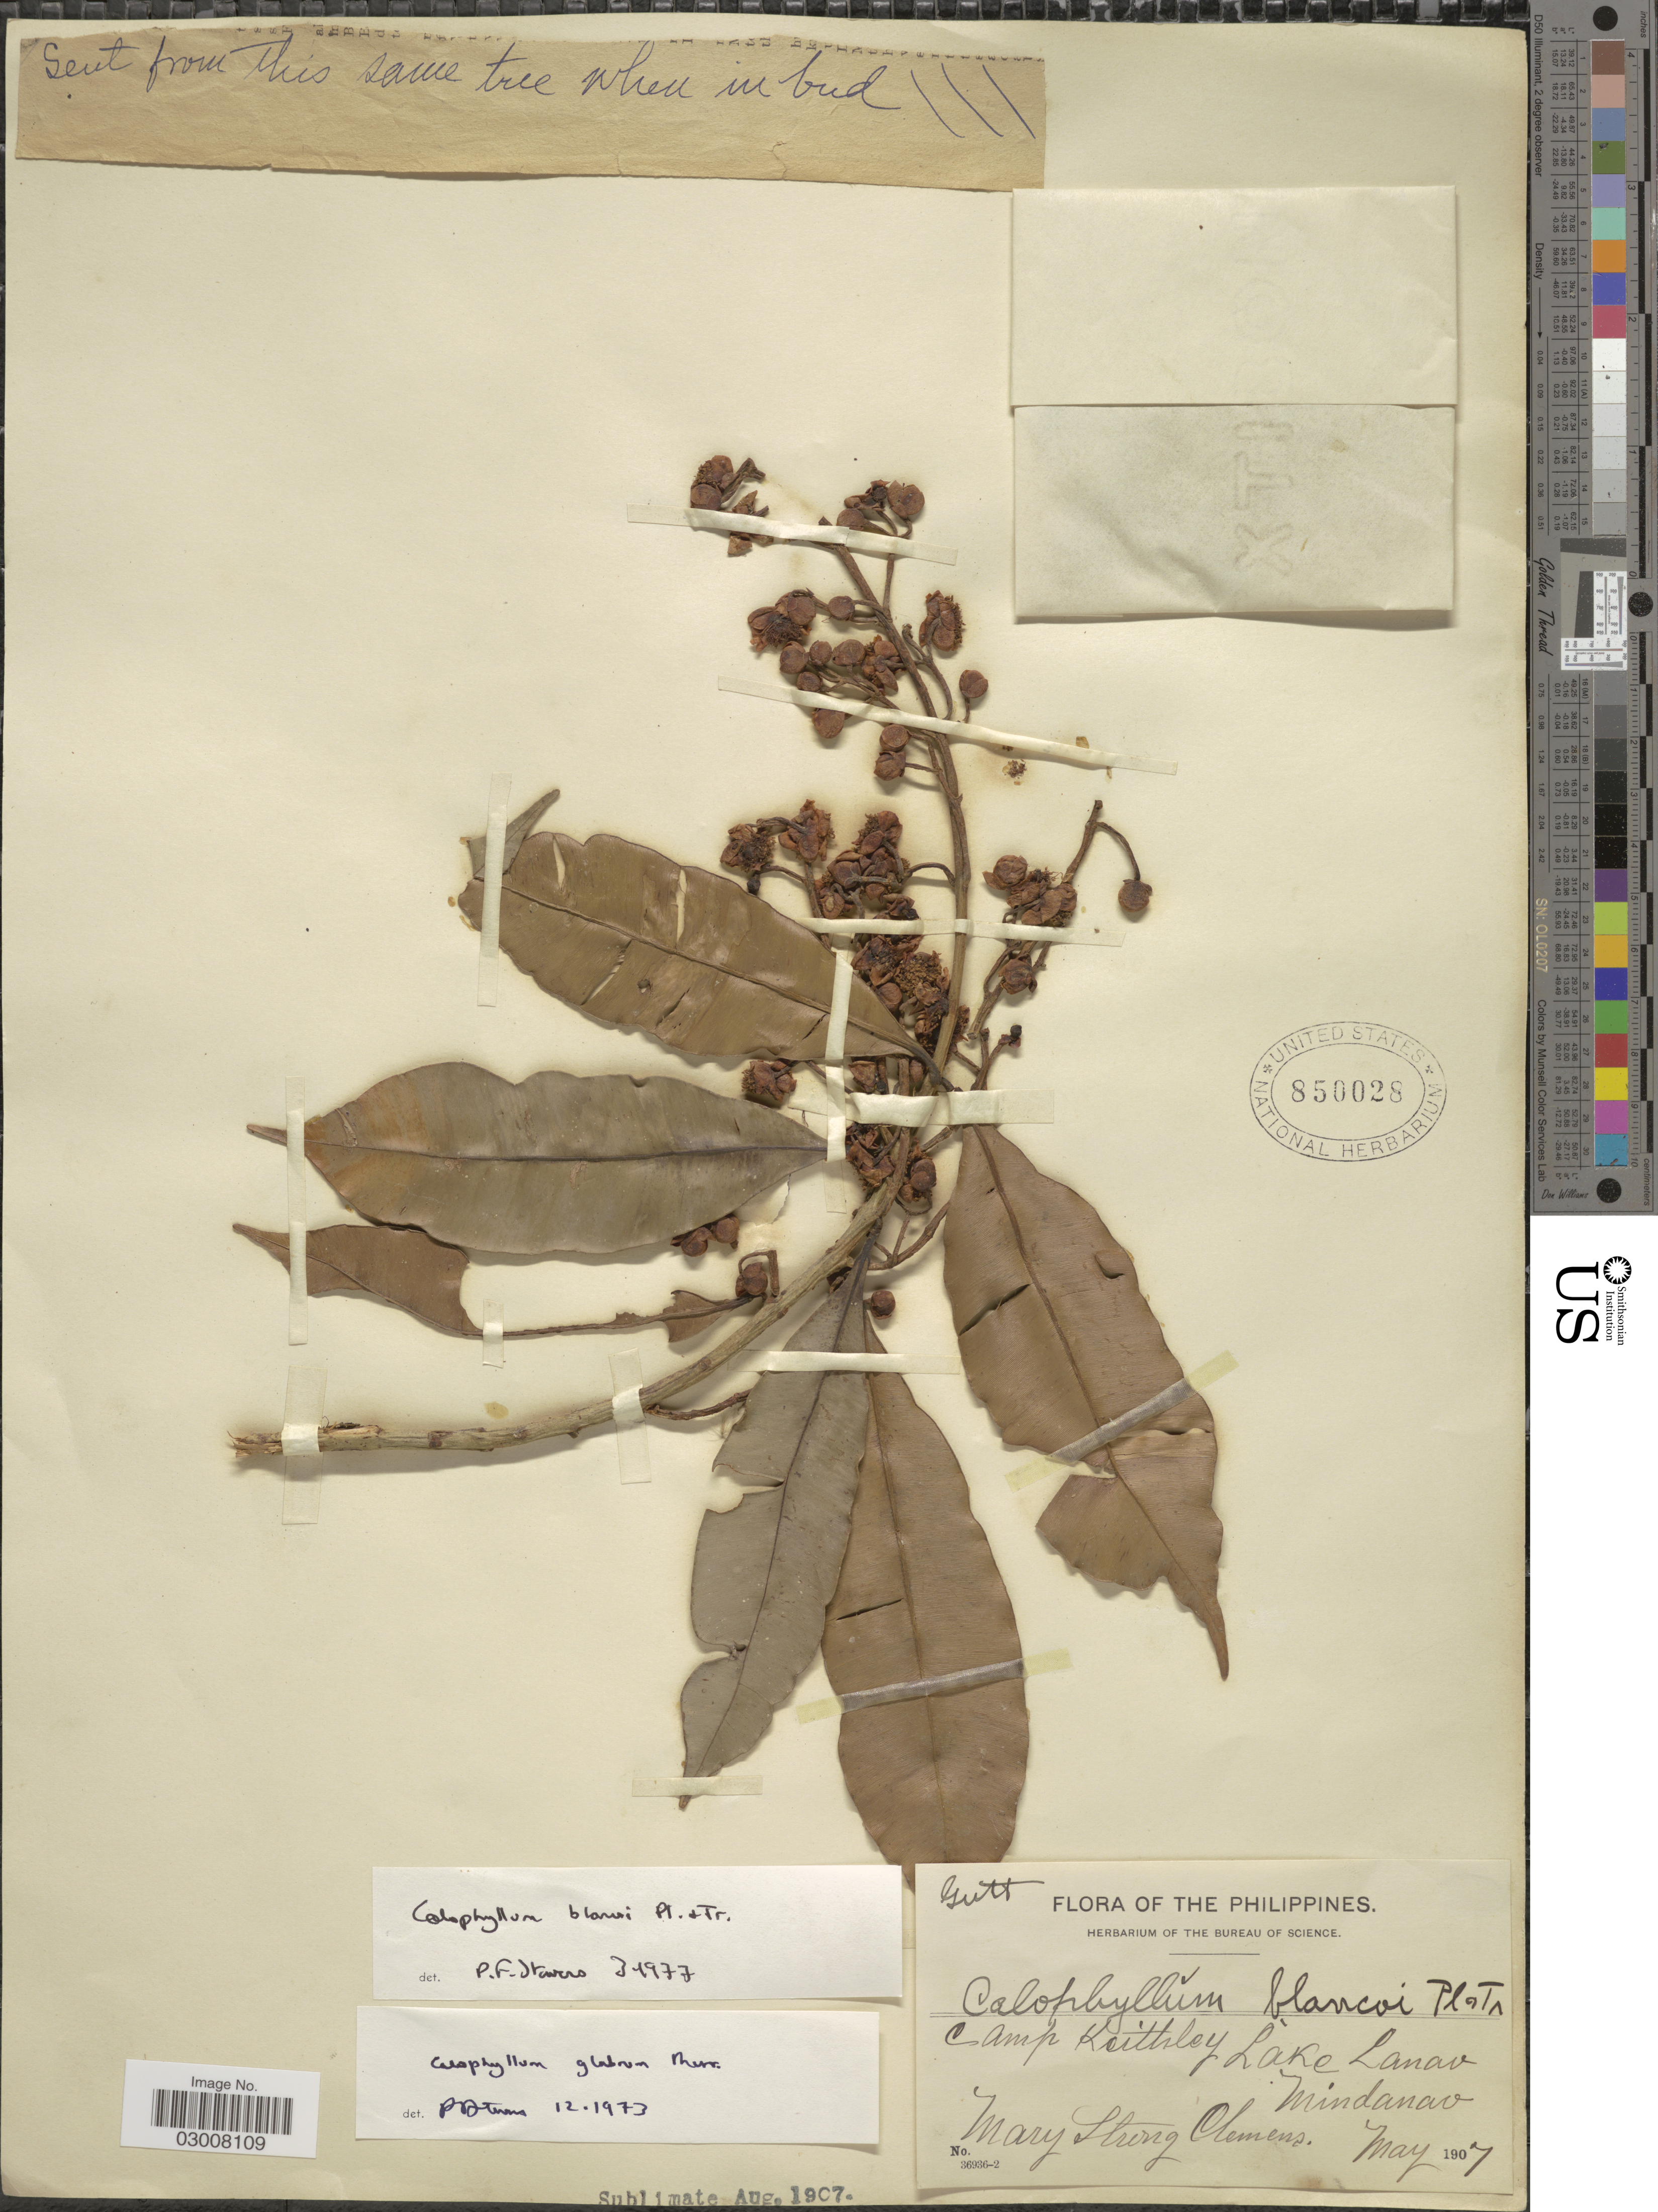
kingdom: Plantae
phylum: Tracheophyta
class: Magnoliopsida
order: Malpighiales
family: Calophyllaceae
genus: Calophyllum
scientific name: Calophyllum blancoi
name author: Planch. & Triana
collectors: M. S. Clemens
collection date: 1907-05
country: Philippines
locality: Camp Keithley, Lake Lanav, Mindanao.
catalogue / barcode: US 850028